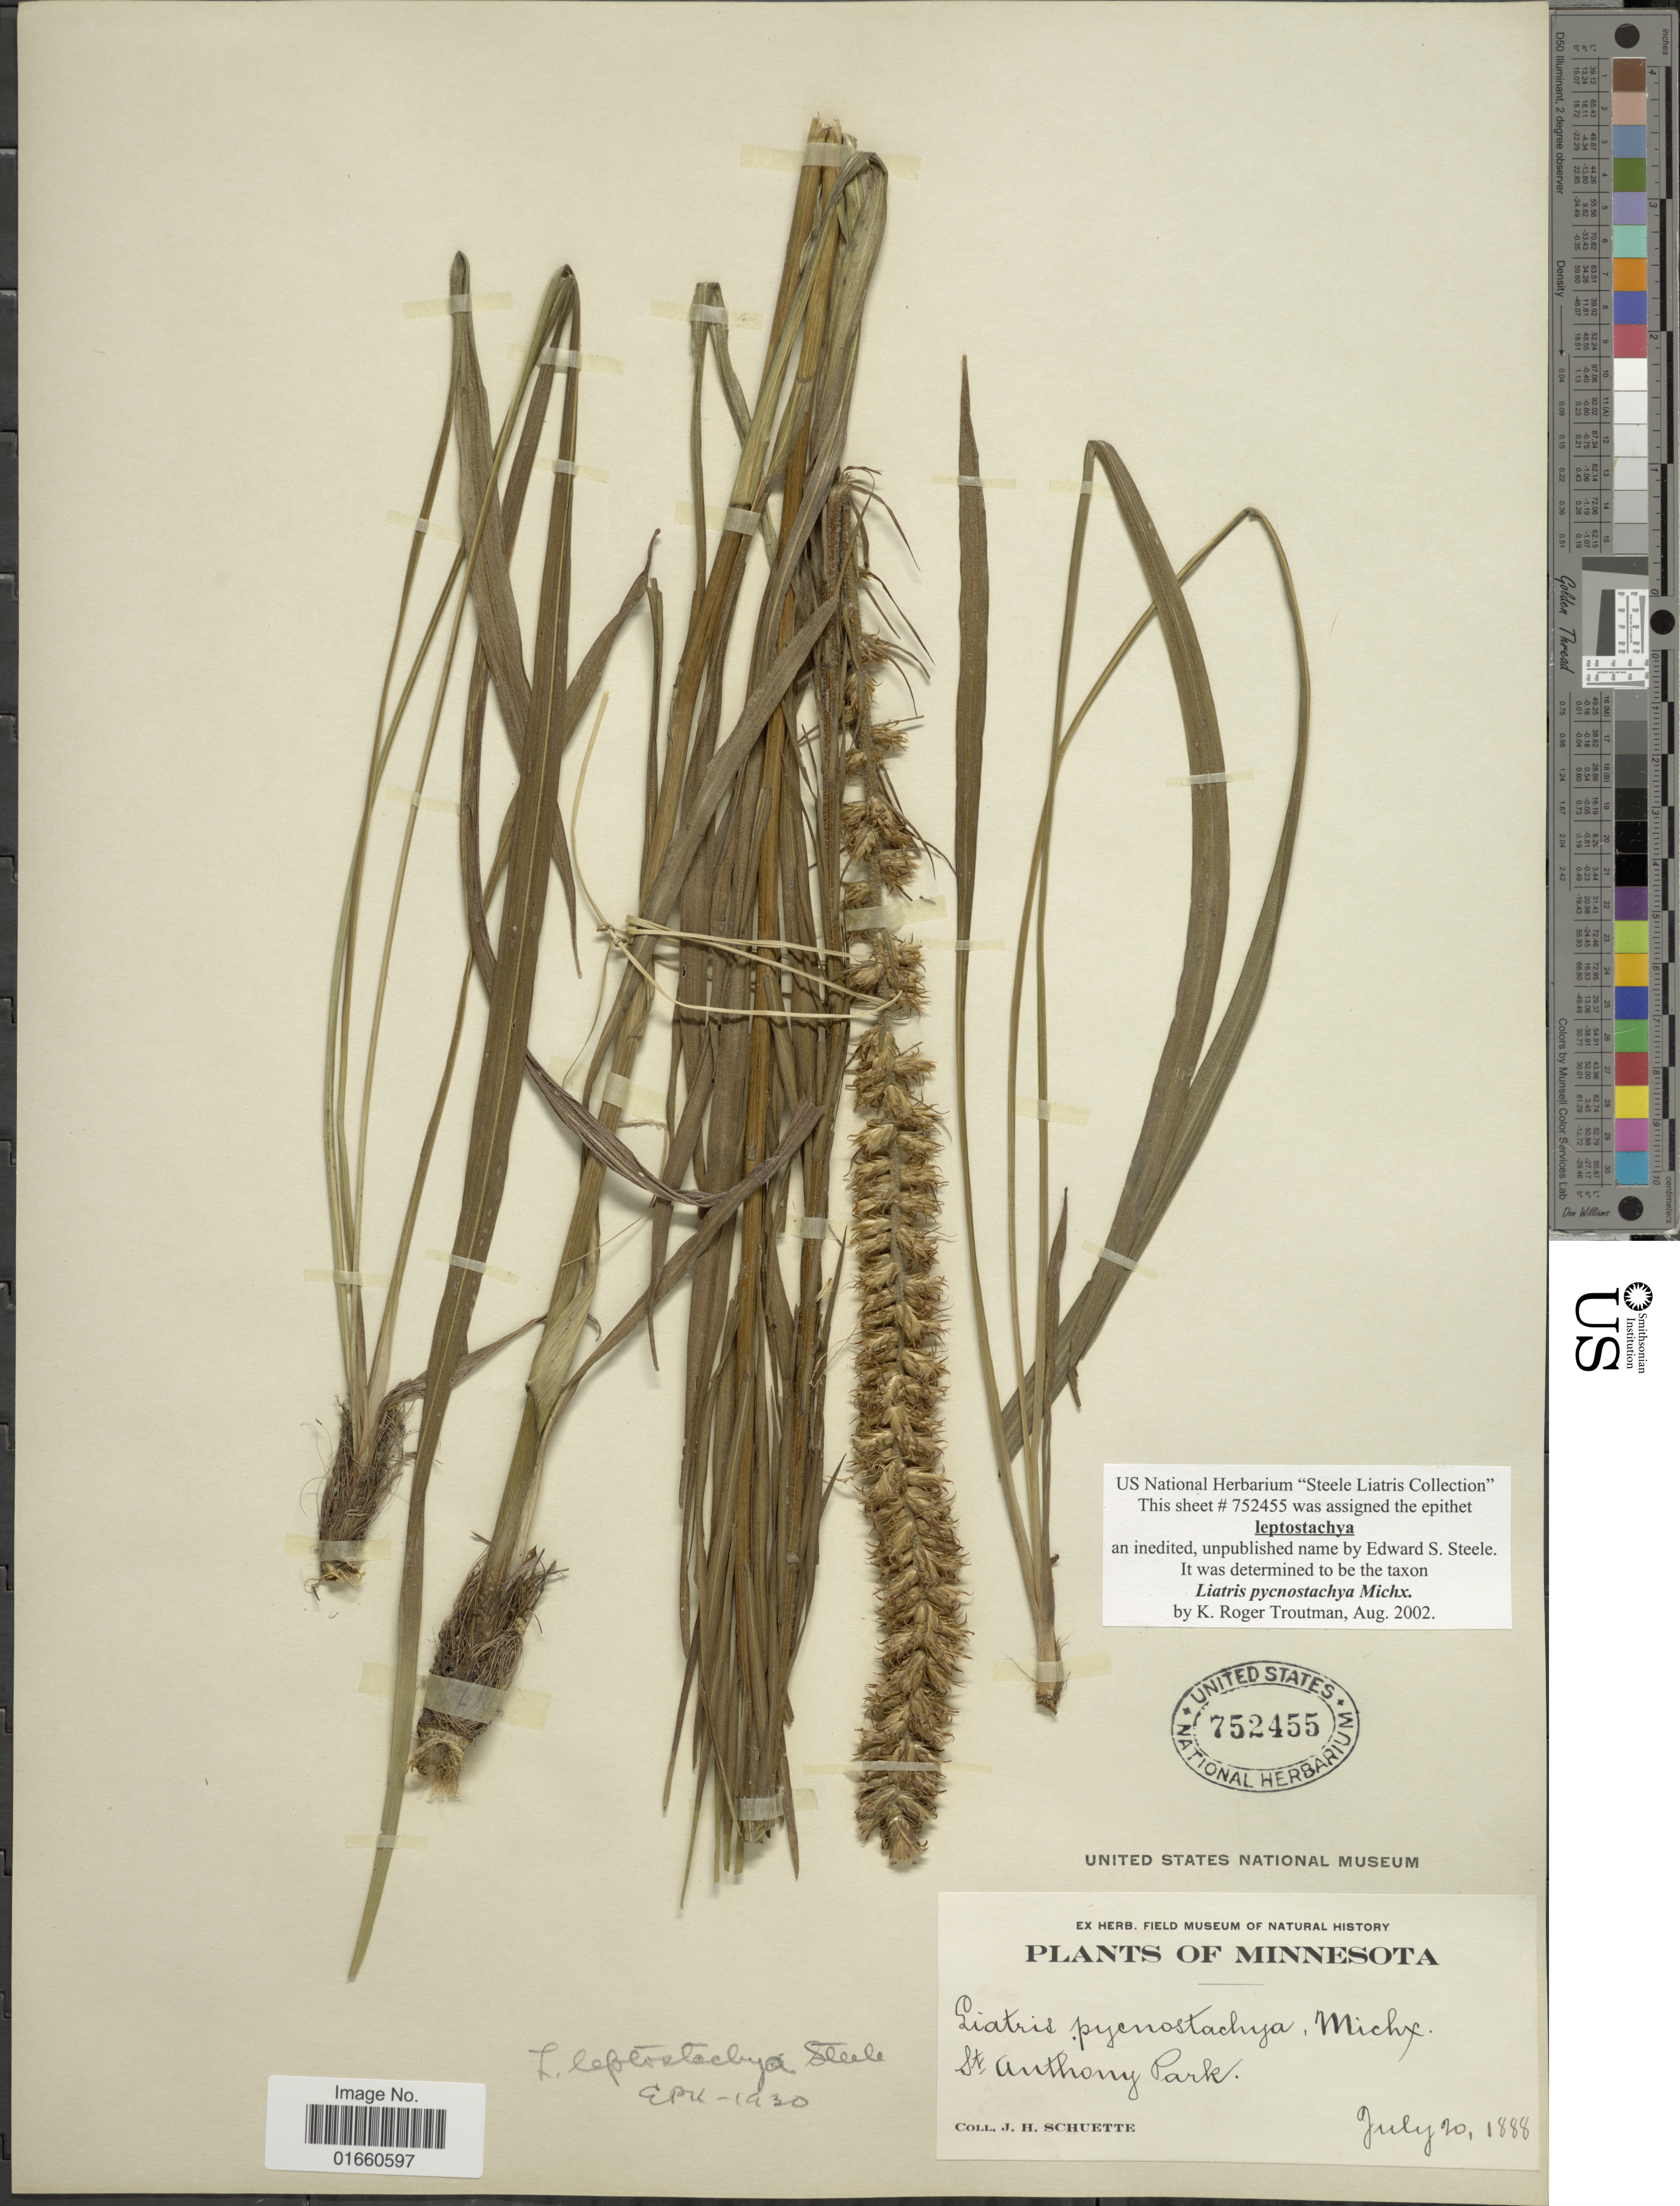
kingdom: Plantae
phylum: Tracheophyta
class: Magnoliopsida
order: Asterales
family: Asteraceae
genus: Liatris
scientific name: Liatris pycnostachya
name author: Michx.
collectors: J. H. Schuette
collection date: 1888-07-20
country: United States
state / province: Minnesota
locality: St. Anthony Park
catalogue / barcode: US 752455